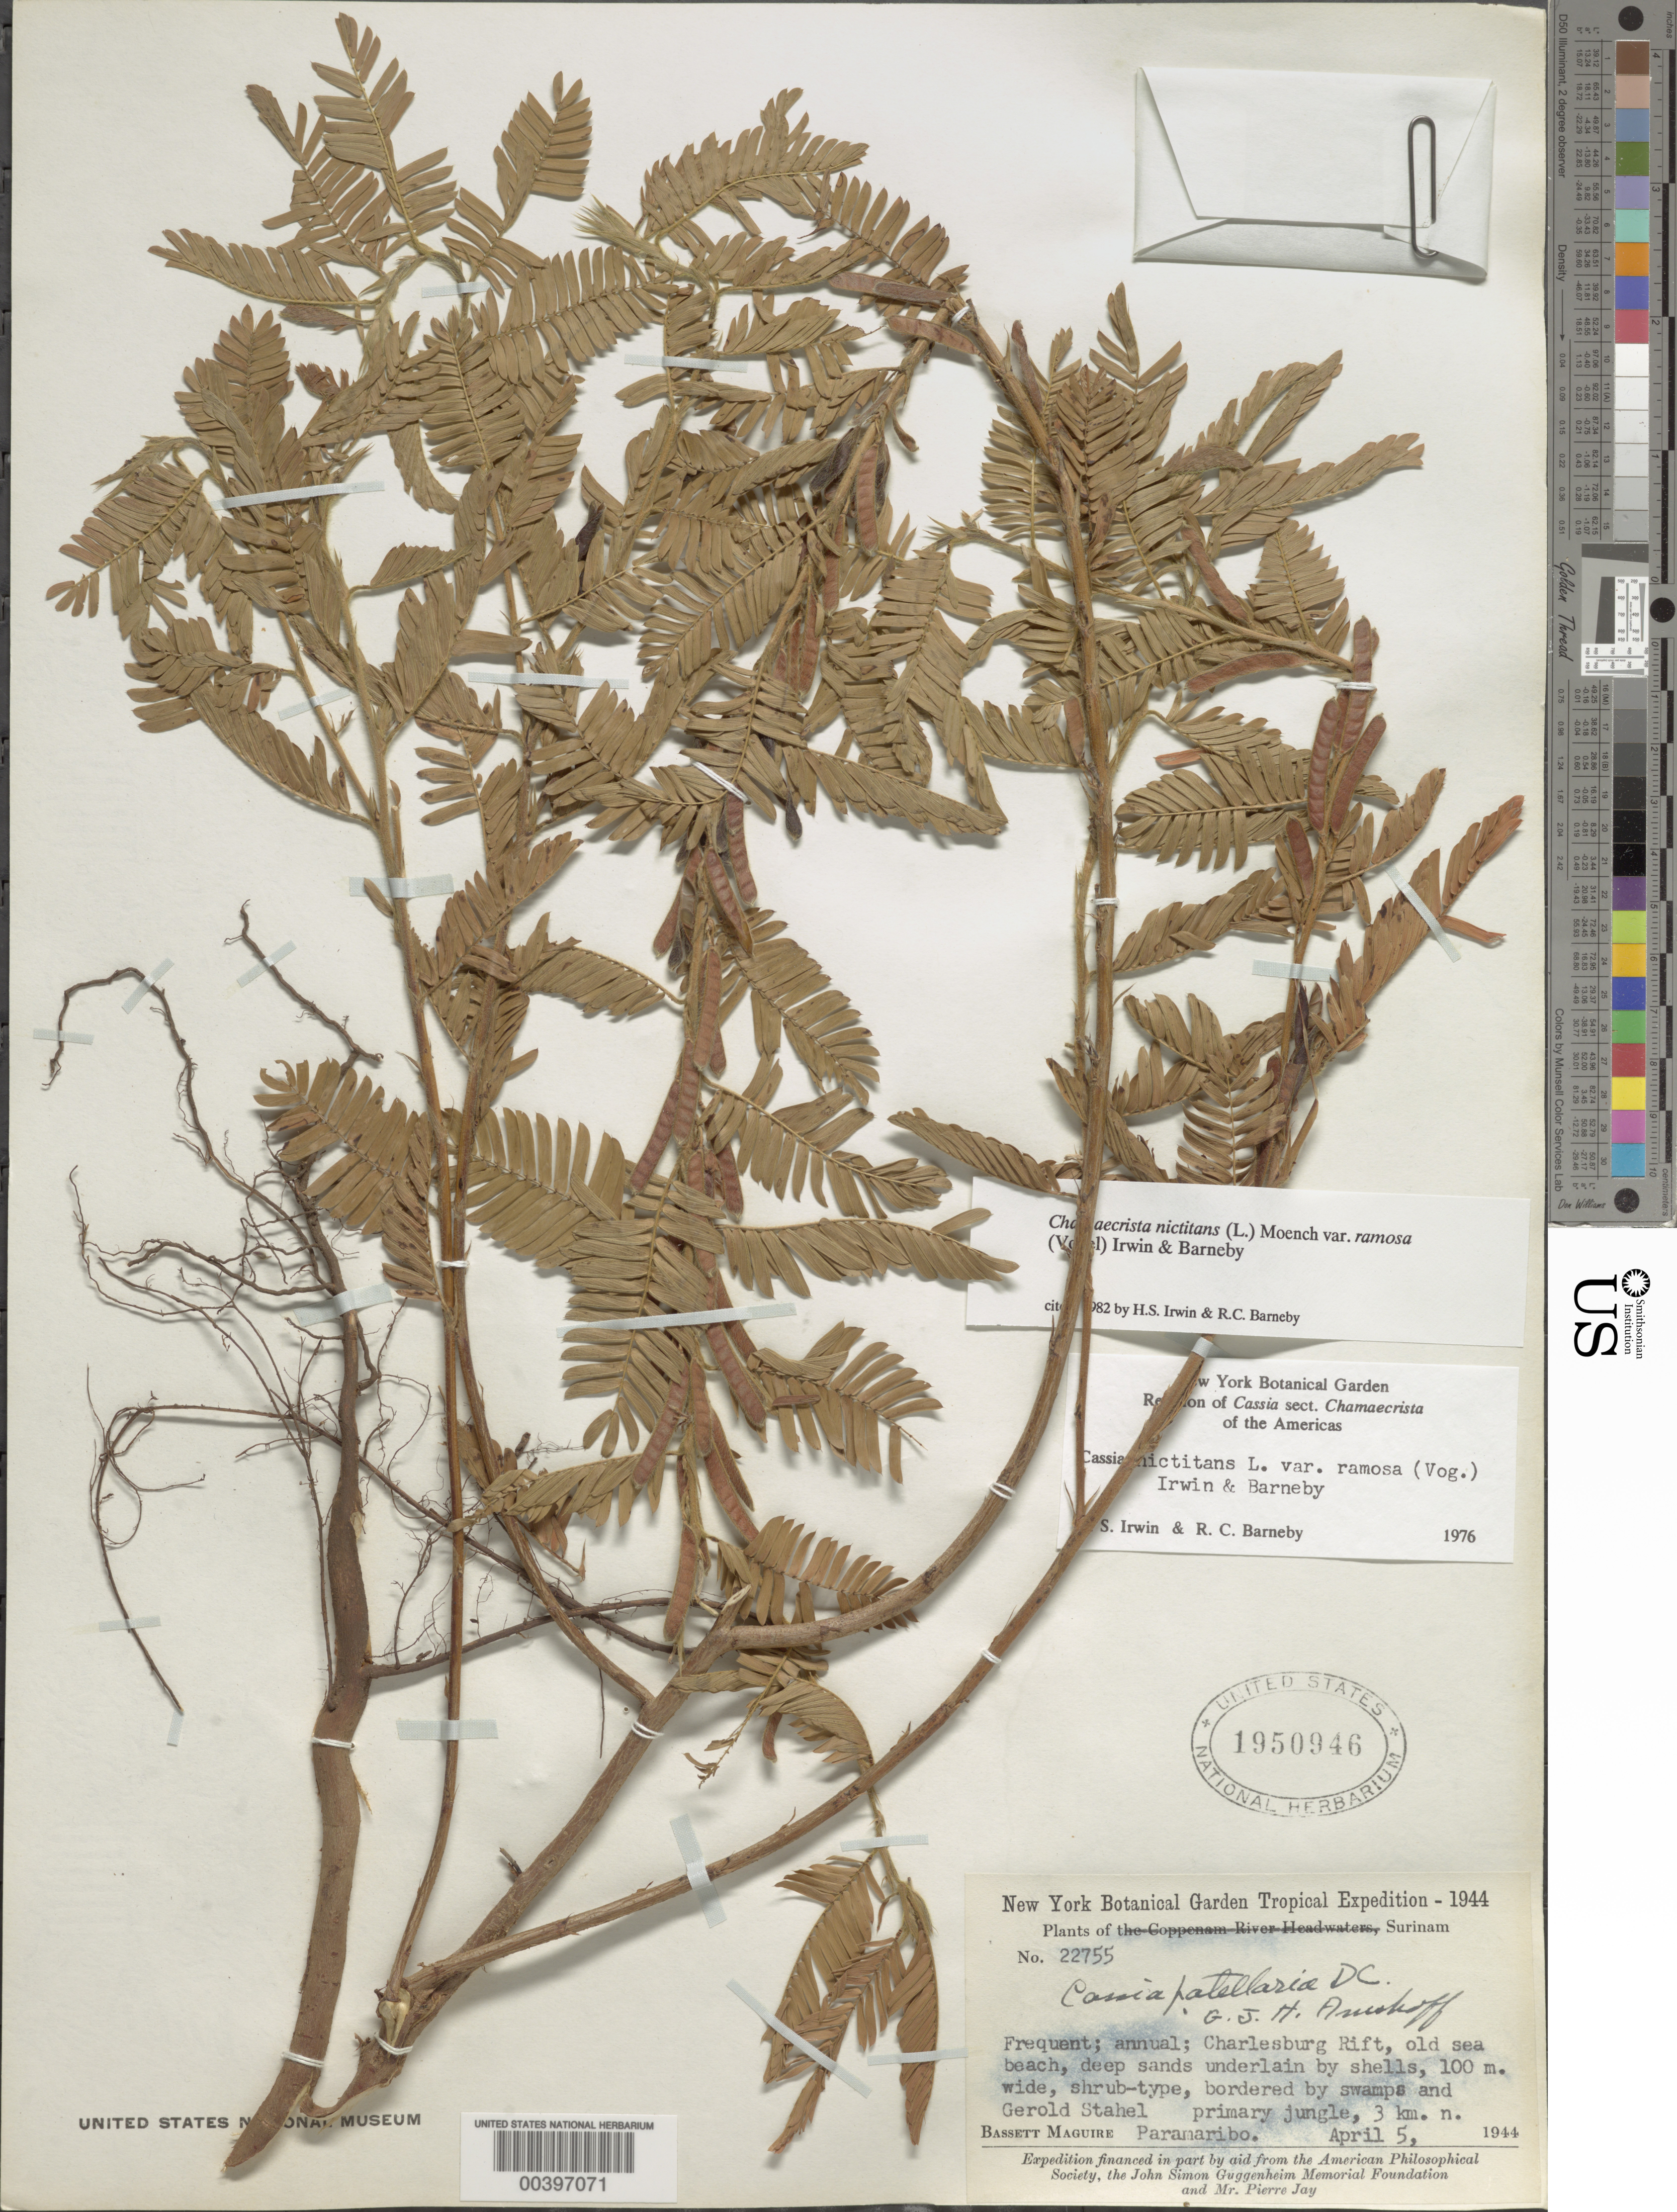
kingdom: Plantae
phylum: Tracheophyta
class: Magnoliopsida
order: Fabales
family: Fabaceae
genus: Chamaecrista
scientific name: Chamaecrista nictitans var. ramosa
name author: (Vogel) H.S. Irwin & Barneby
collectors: B. Maguire & G. Stahel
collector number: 22755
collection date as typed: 05 Apr 1944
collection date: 1944-04-05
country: Suriname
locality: Chalesburg rift; 3 km n paramaribo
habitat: Old sea beach, bordered by swamps and primary jungle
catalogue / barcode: US 1950946